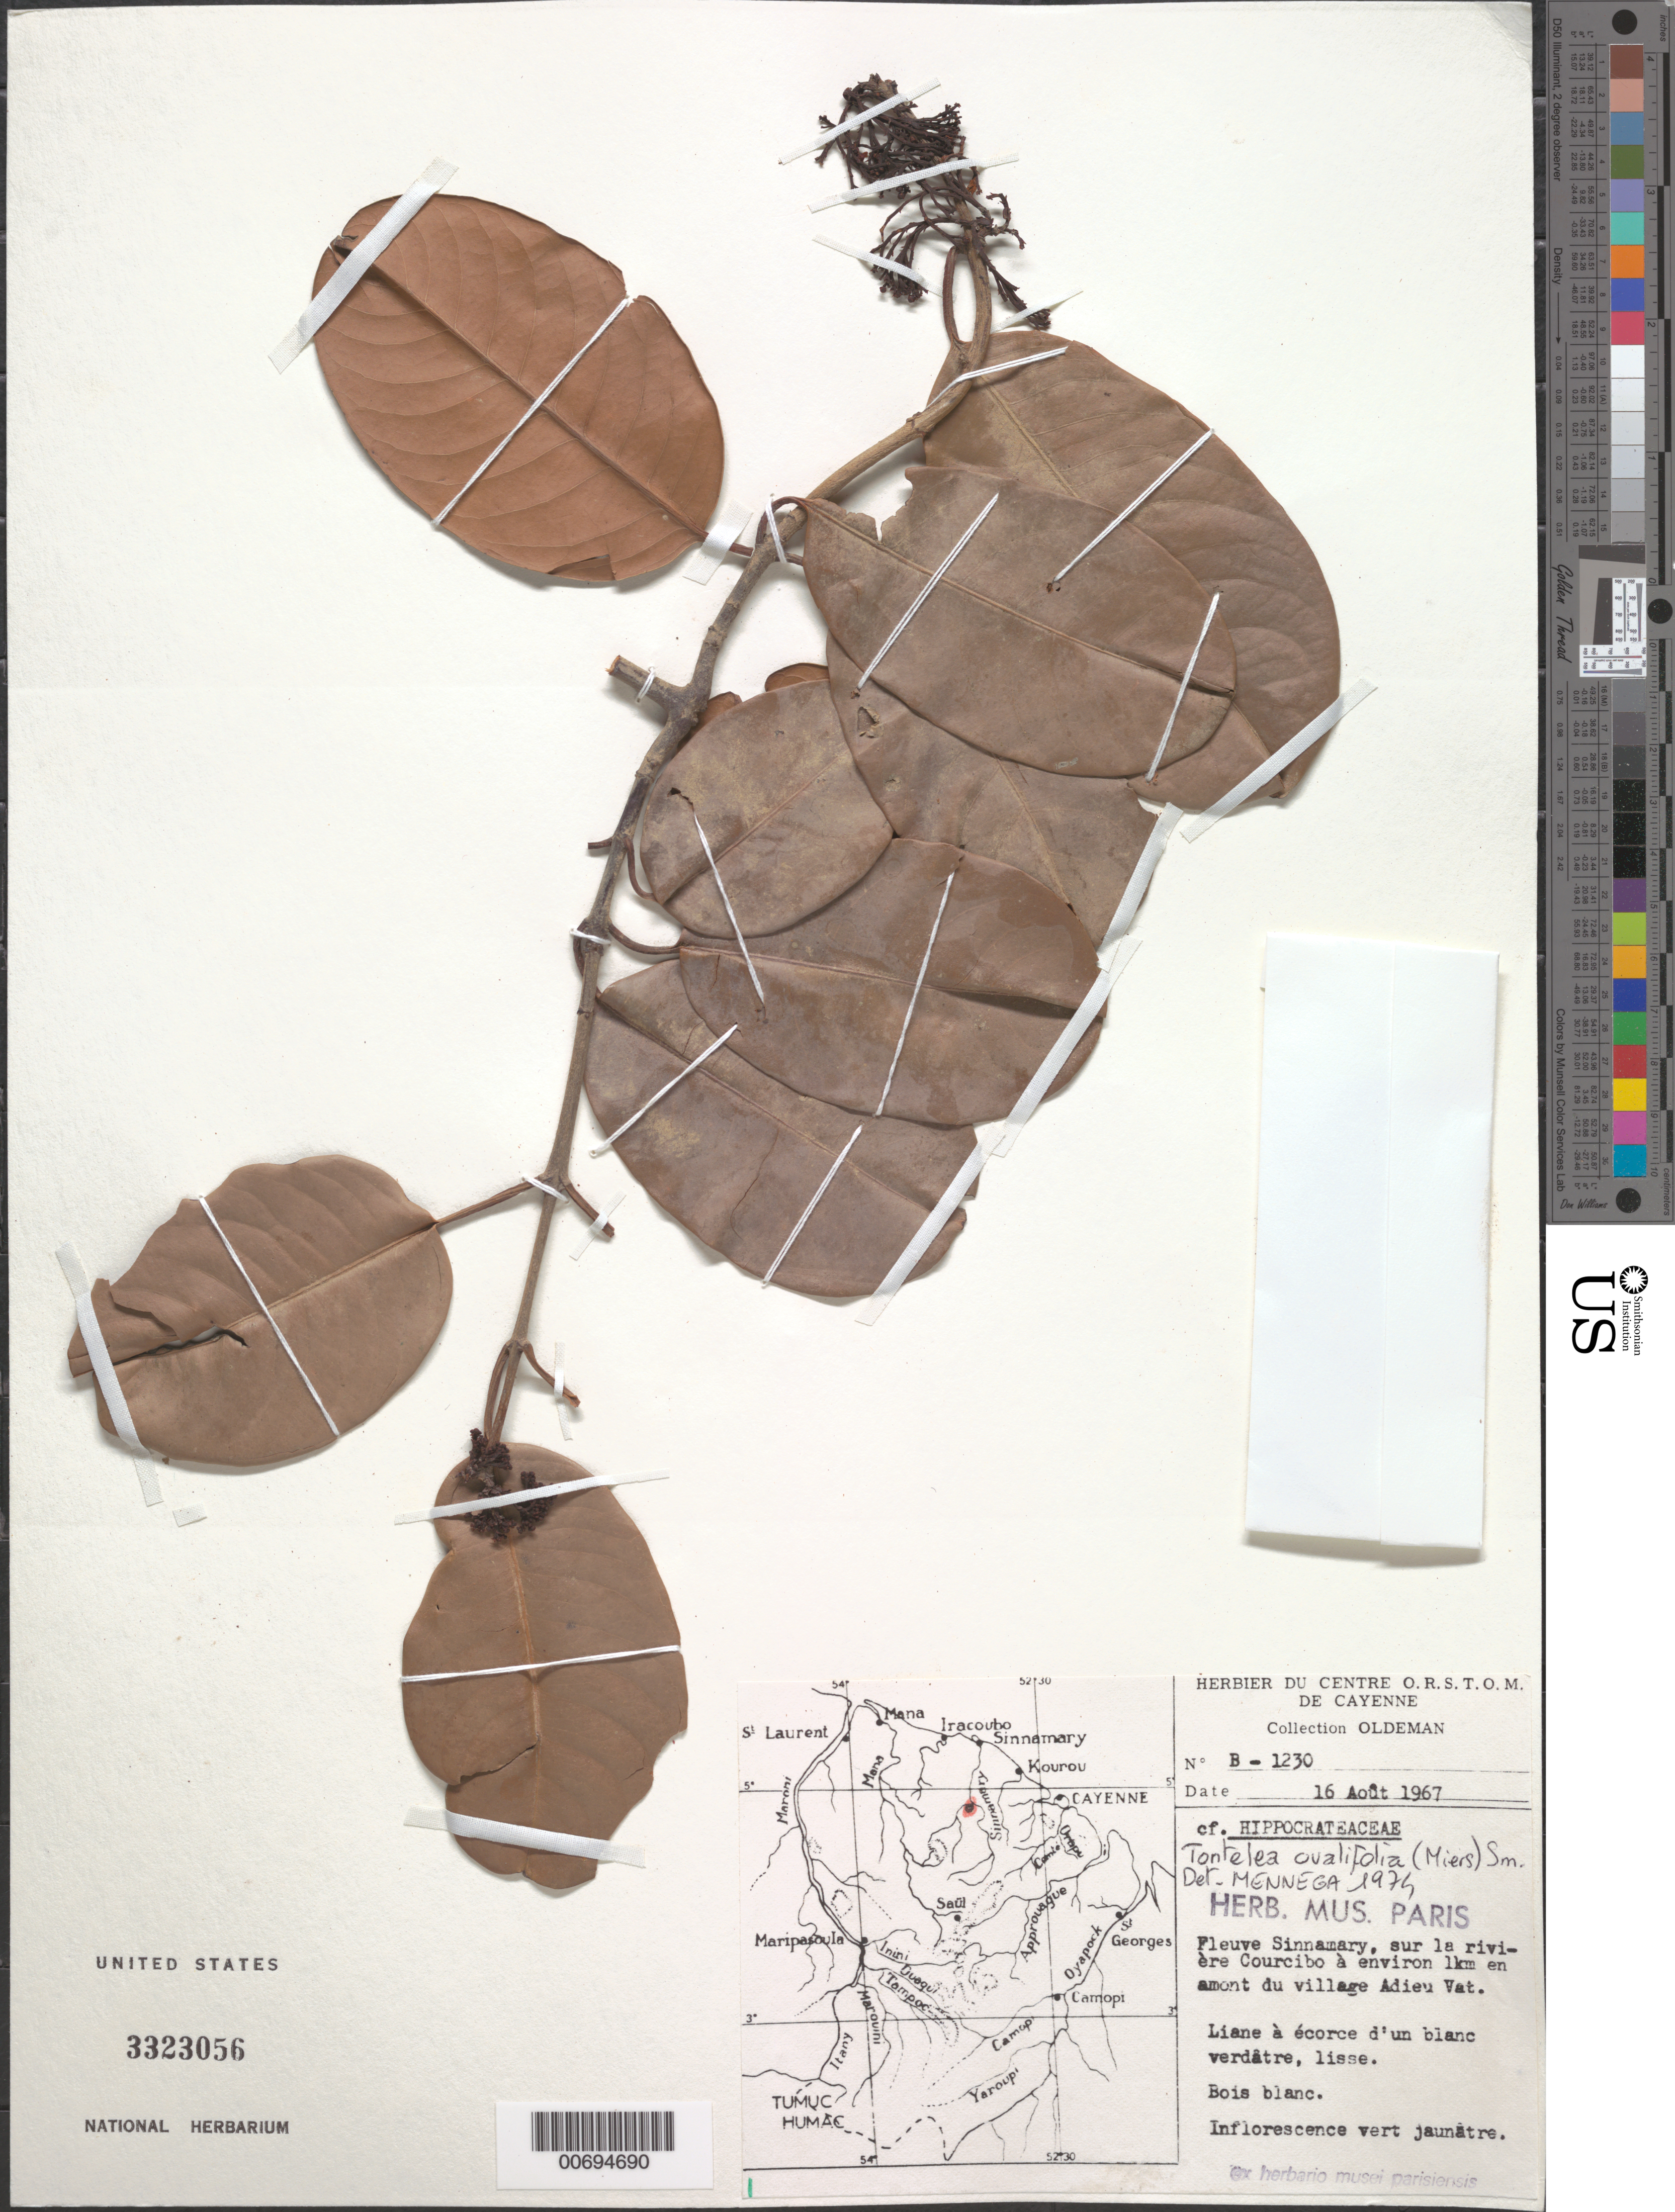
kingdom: Plantae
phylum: Tracheophyta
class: Magnoliopsida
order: Celastrales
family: Celastraceae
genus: Tontelea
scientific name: Tontelea ovalifolia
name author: (Miers) A.C. Sm.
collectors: -- Oldeman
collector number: B-1230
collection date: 1967-08-16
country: French Guiana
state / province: Cayenne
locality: Fleuve Sinnamary, sur la rivière Courcibo à environ 1km en amont du village Adieu Vat.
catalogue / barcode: US 3323056